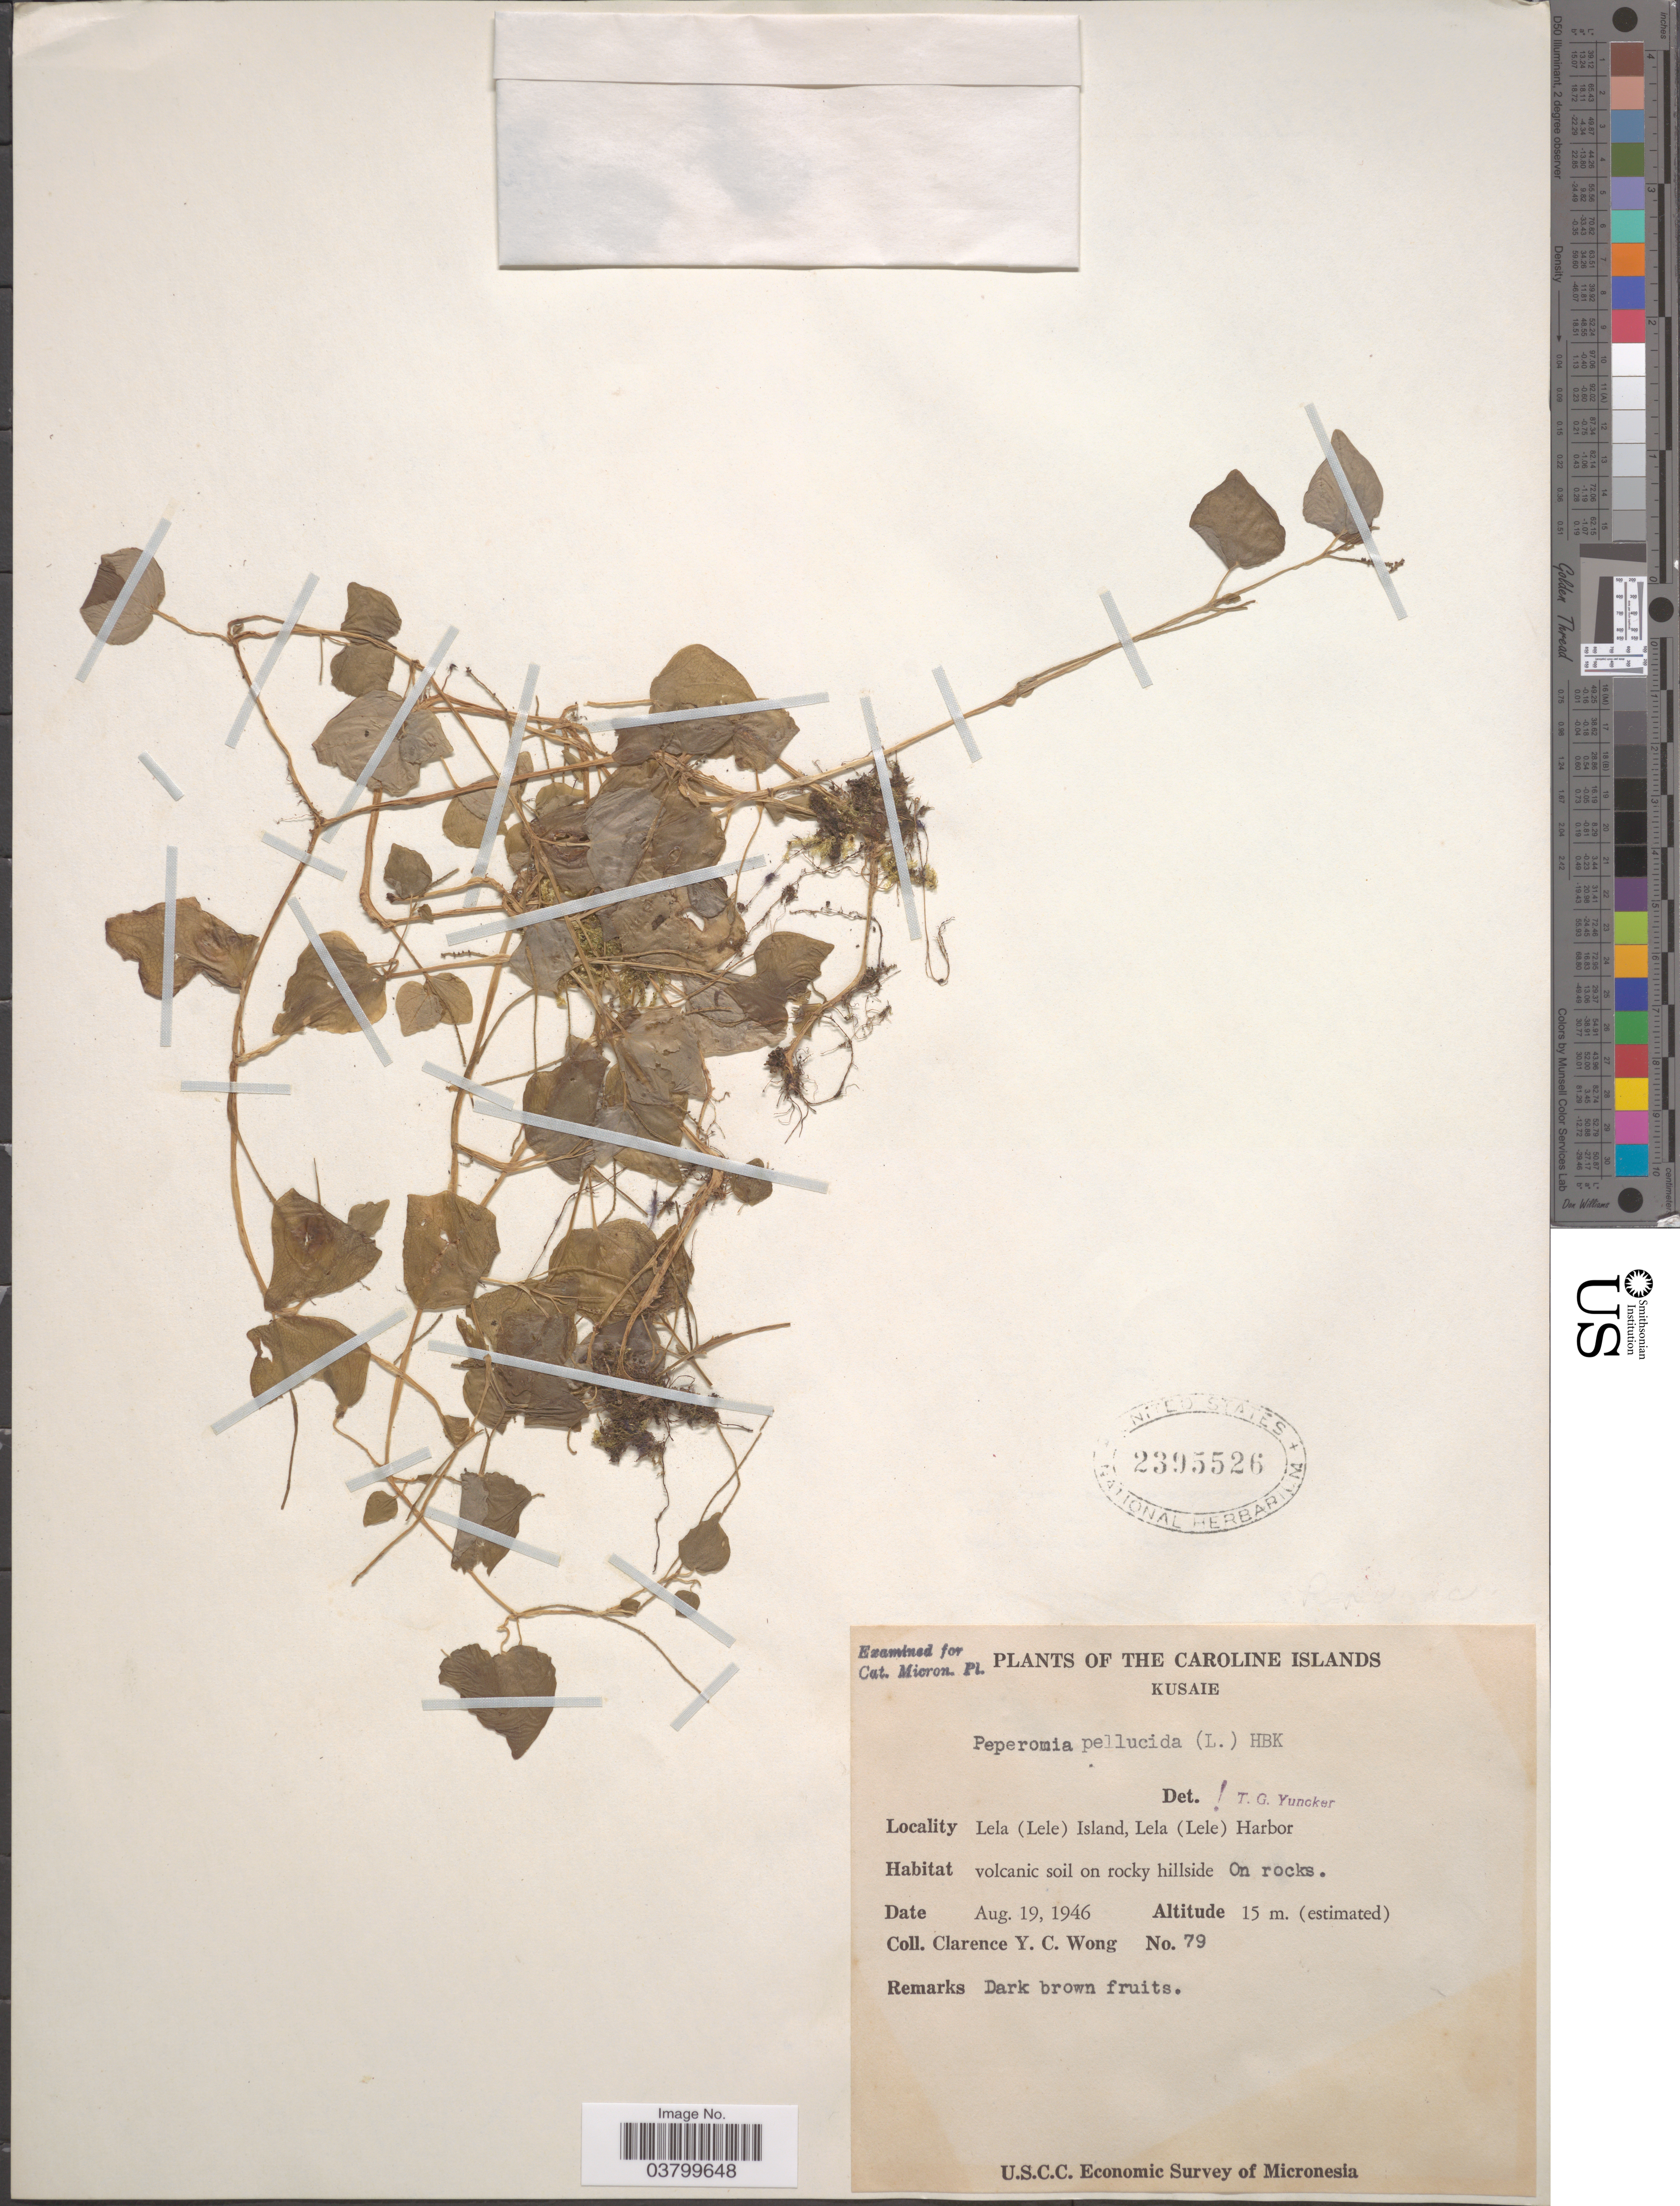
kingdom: Plantae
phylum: Tracheophyta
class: Magnoliopsida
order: Piperales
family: Piperaceae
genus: Peperomia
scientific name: Peperomia pellucida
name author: (L.) Kunth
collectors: C. Y. C. Wong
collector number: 79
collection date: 1946-08-19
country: Micronesia, Federated States of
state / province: Kosrae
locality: The Caroline Islands. Kusaie. Lela (Lele) Island, Lela (Lele) Harbor. On rocky hillside.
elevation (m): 15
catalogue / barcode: US 2395526